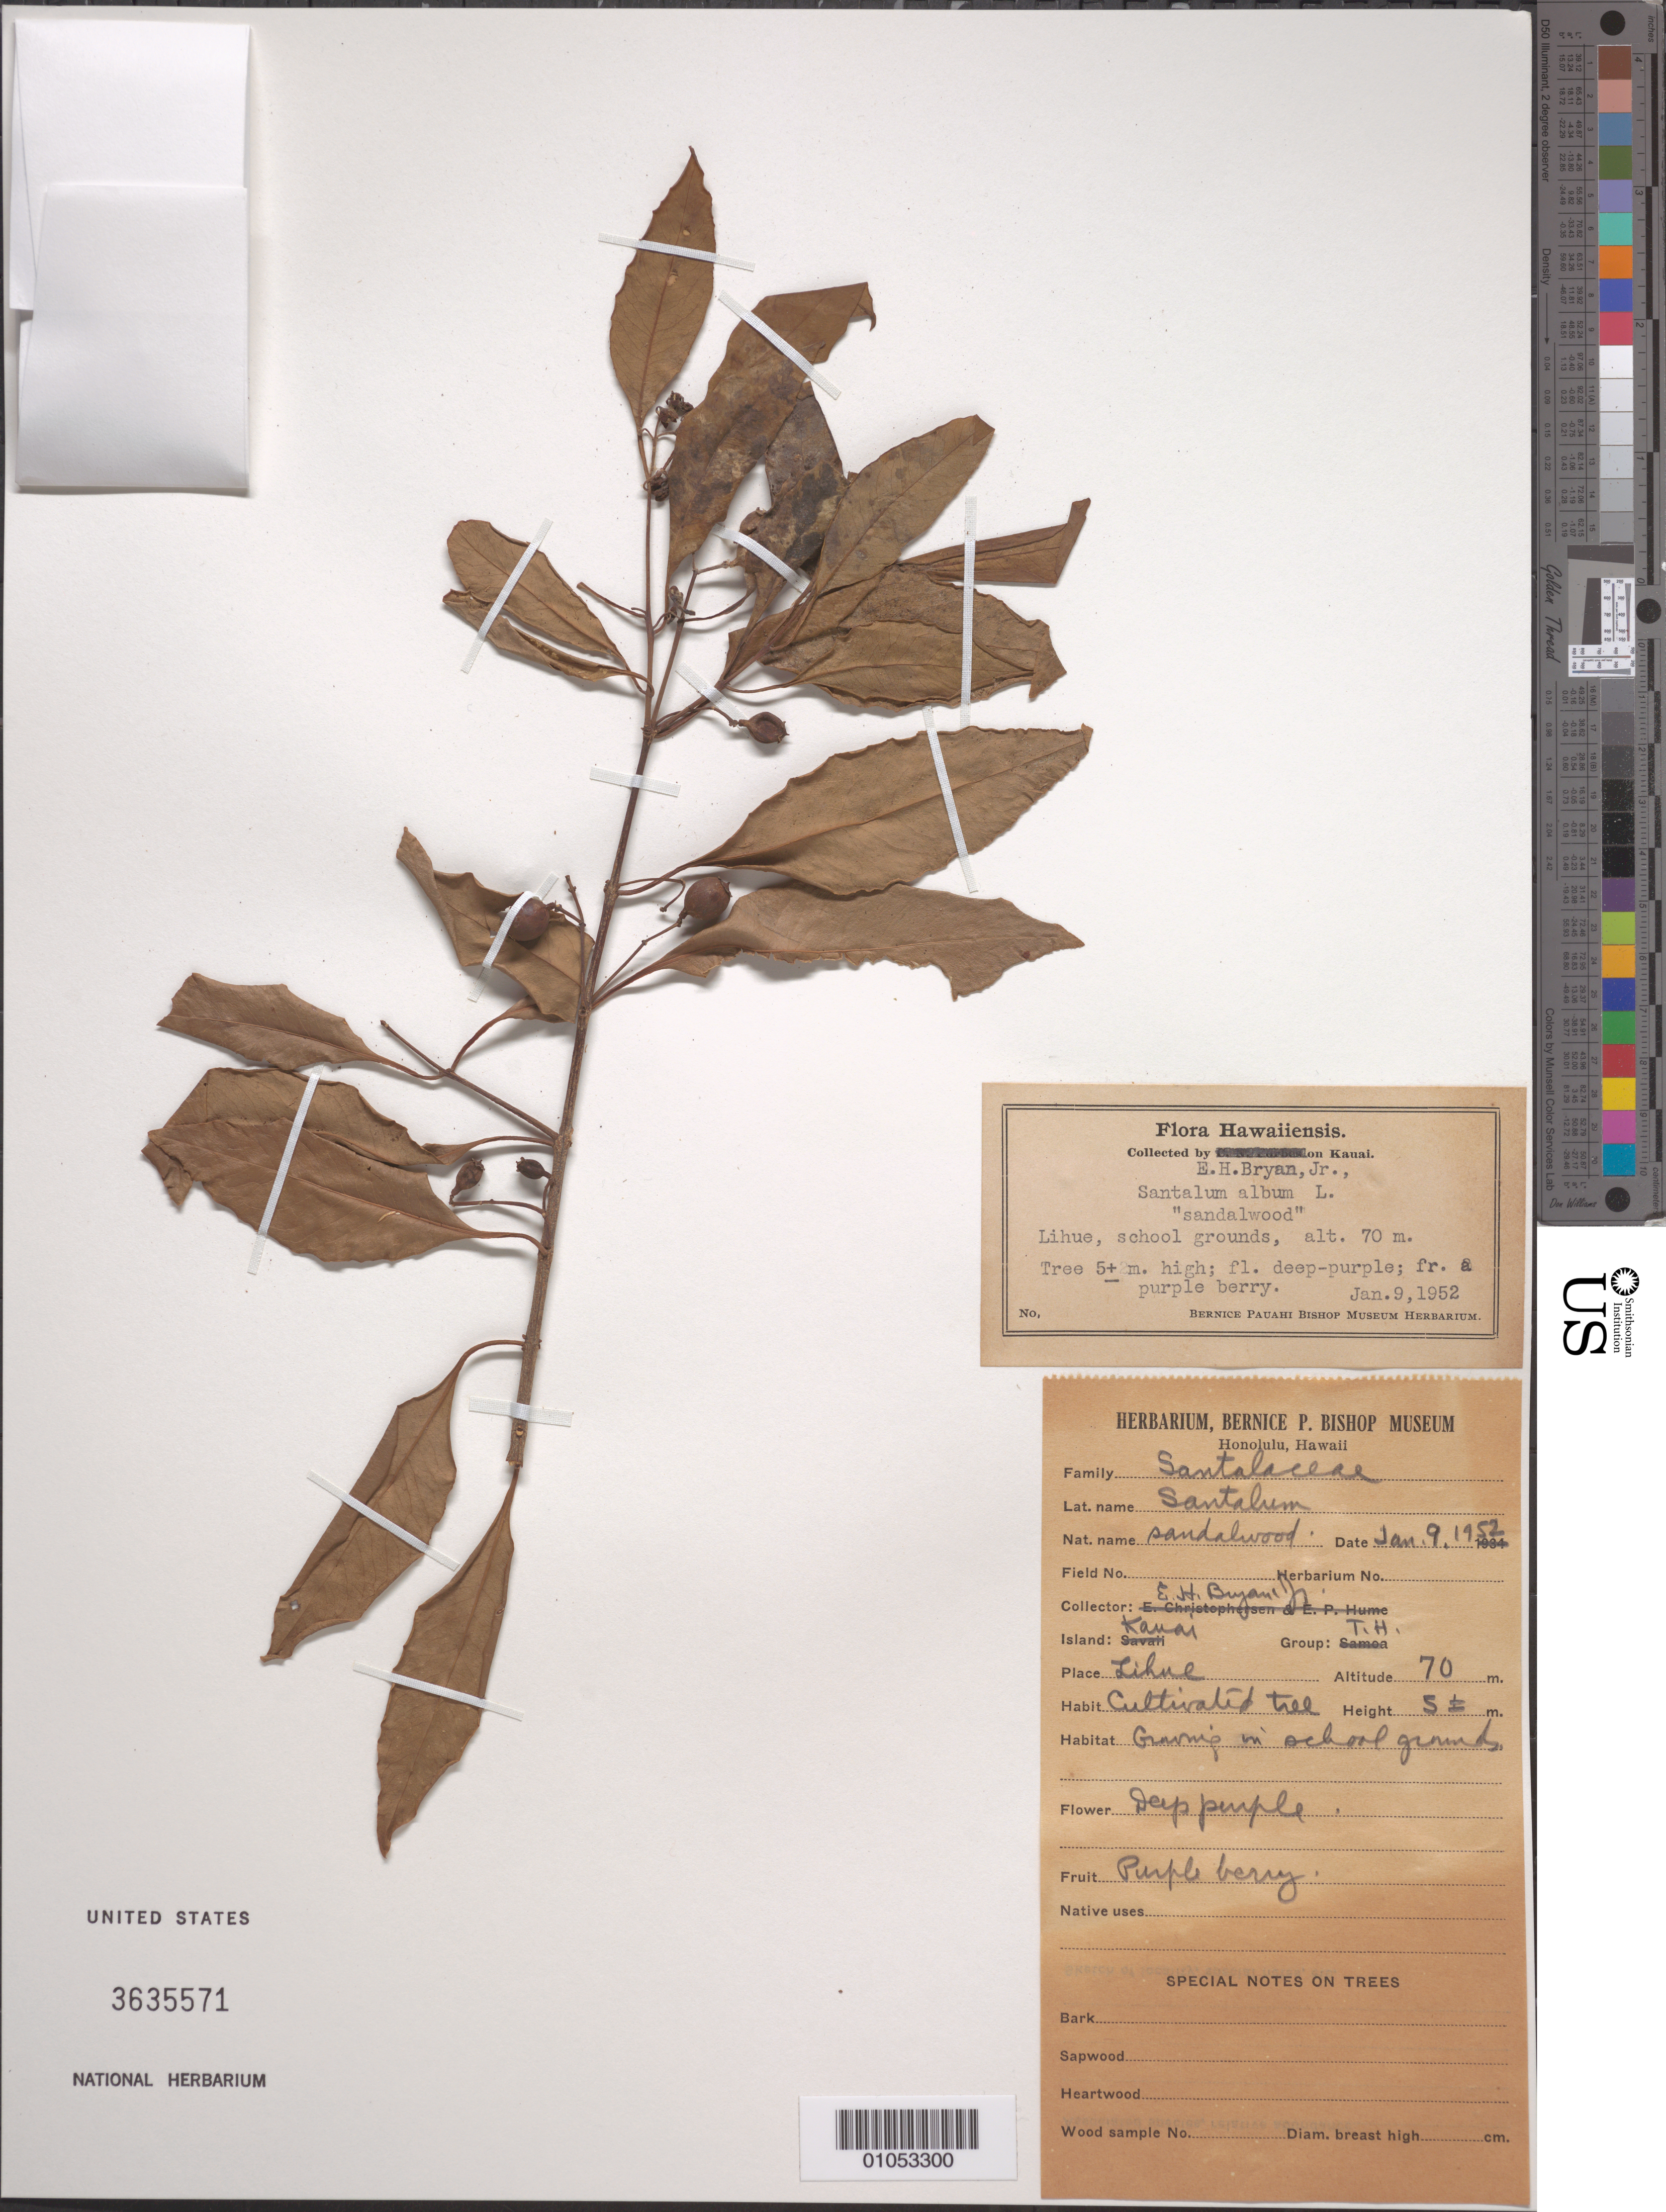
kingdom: Plantae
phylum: Tracheophyta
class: Magnoliopsida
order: Santalales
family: Santalaceae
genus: Santalum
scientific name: Santalum album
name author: L.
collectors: E. Bryan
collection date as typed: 9 Jan 1952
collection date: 1952-01-09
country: United States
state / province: Hawaii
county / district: Kauai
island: Kaua'i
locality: Lihue District, school grounds.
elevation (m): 70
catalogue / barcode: US 3635571